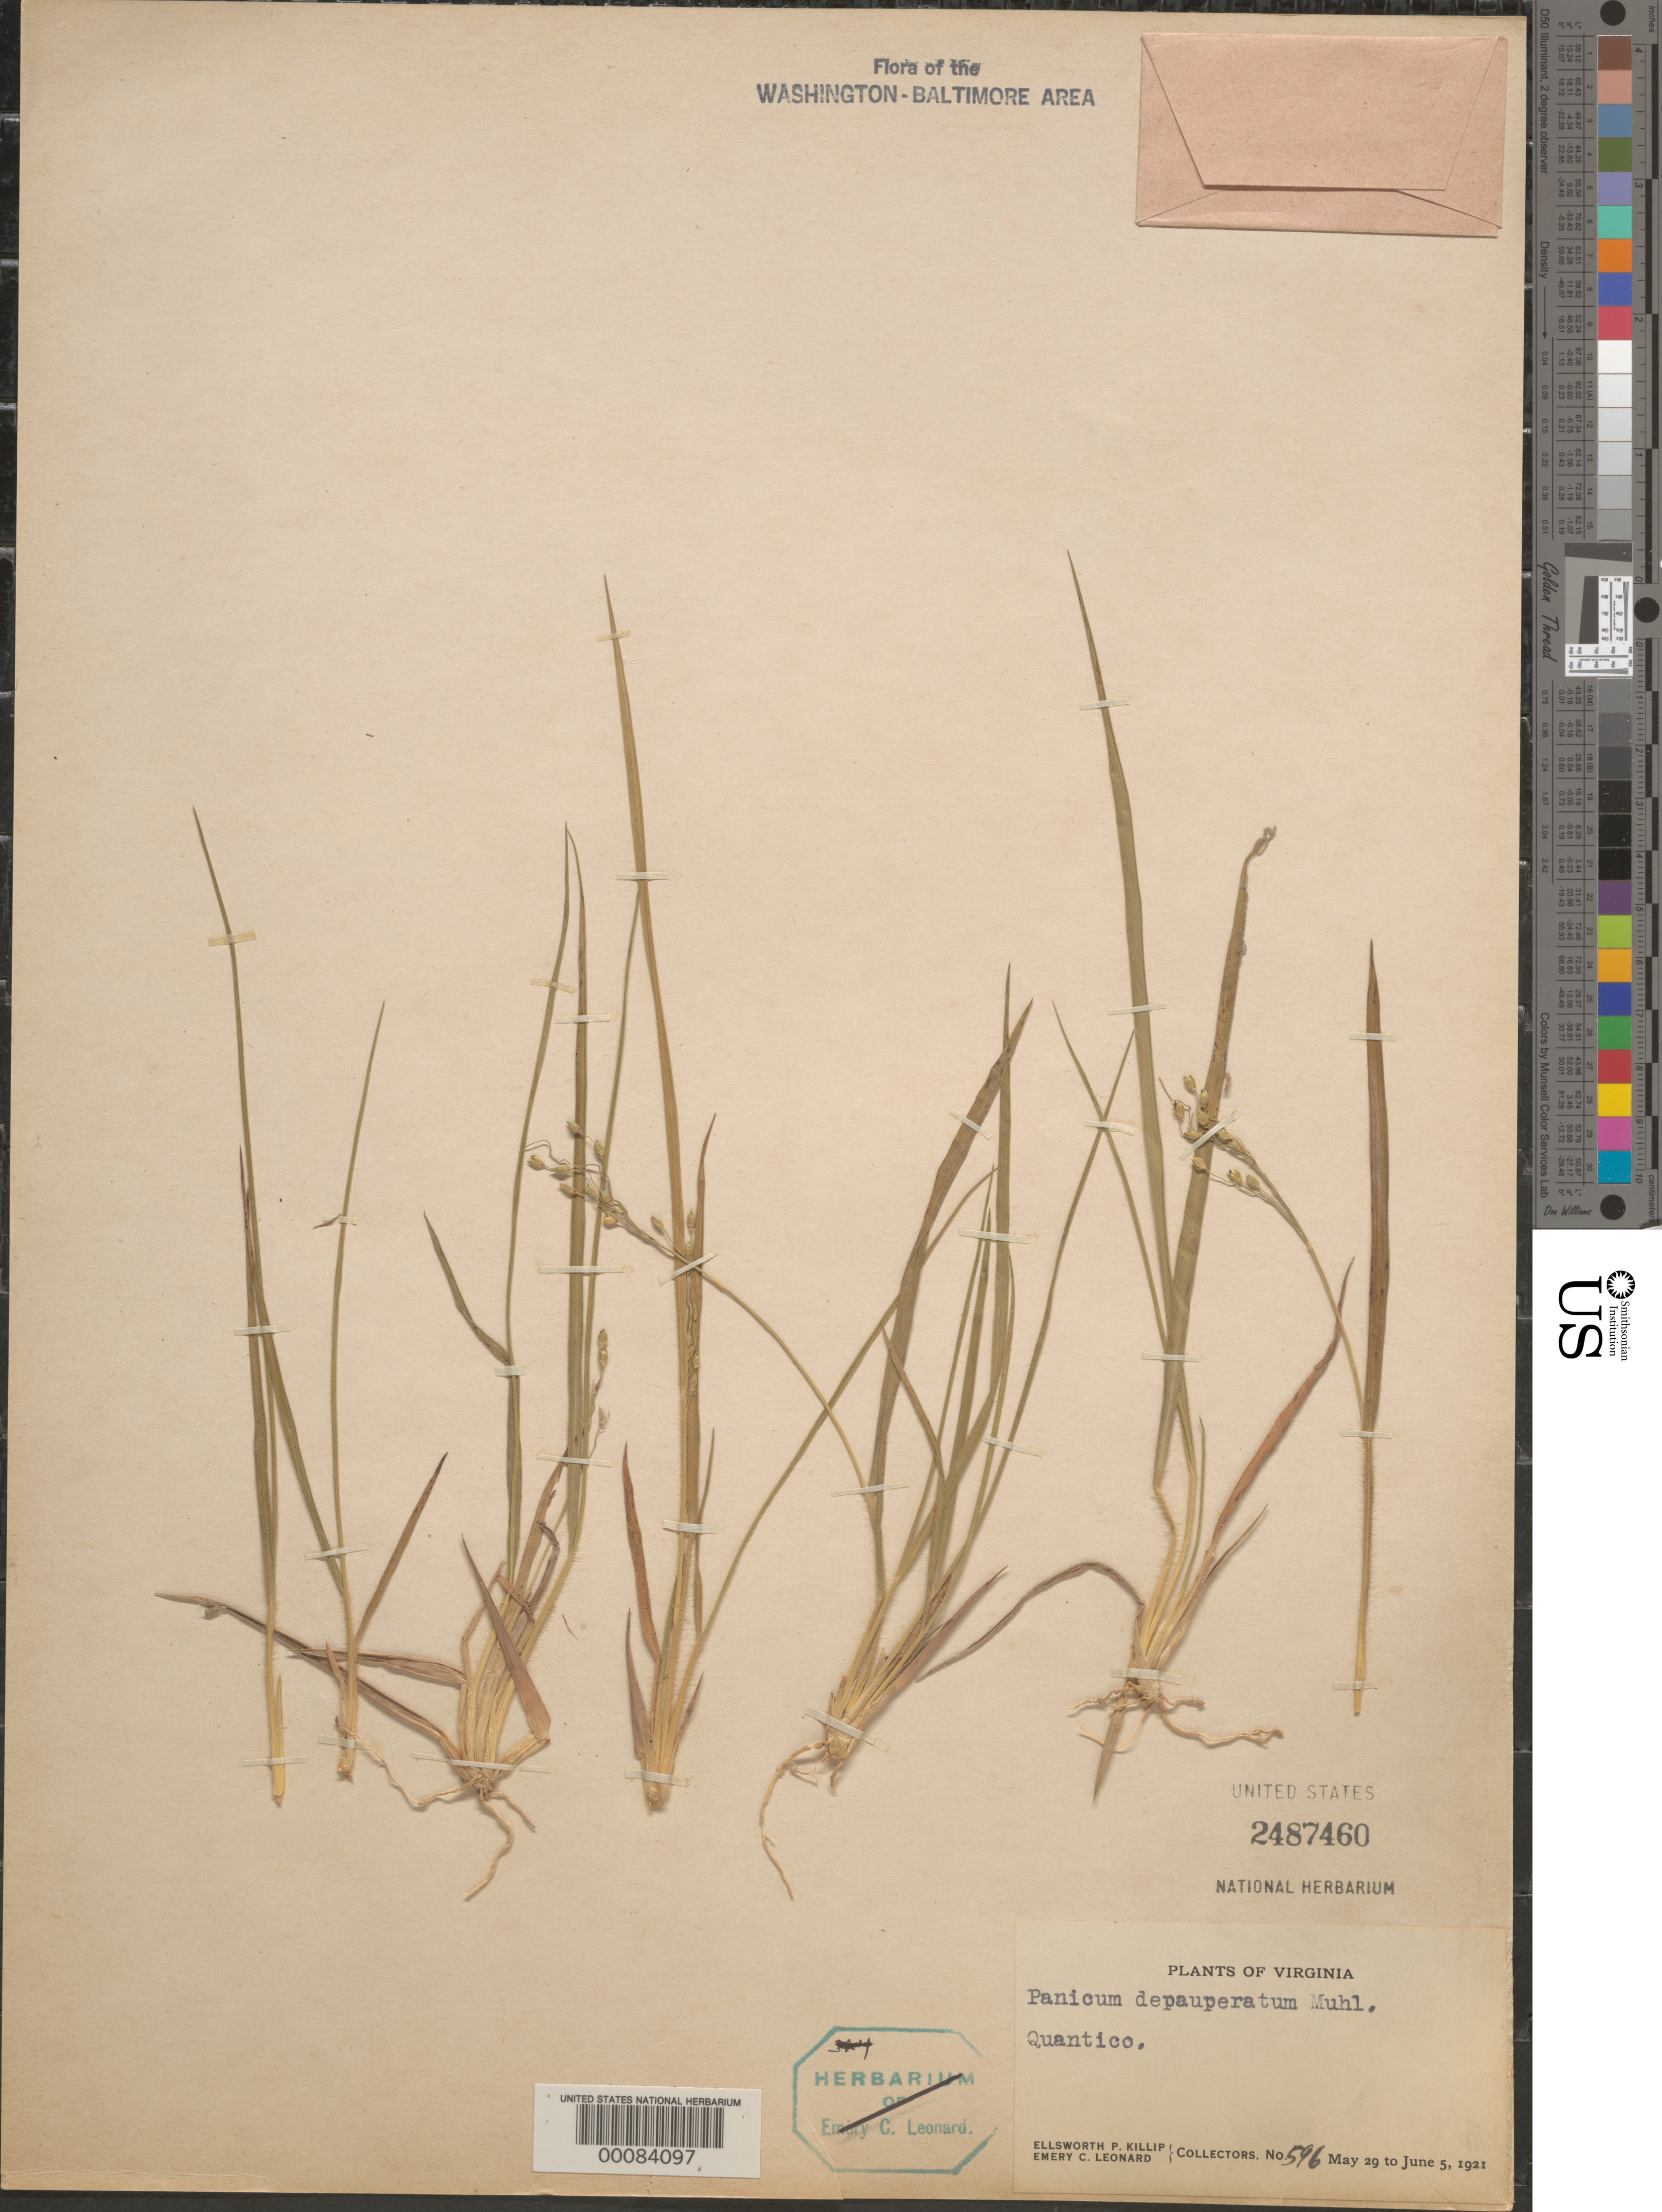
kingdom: Plantae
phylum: Tracheophyta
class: Liliopsida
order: Poales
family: Poaceae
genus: Dichanthelium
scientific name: Dichanthelium depauperatum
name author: (Muhl.) Gould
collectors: E. P. Killip & E. C. Leonard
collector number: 596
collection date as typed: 29 May 1921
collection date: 1921-05-29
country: United States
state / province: Virginia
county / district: Prince William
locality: Quantico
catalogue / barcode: US 2487460